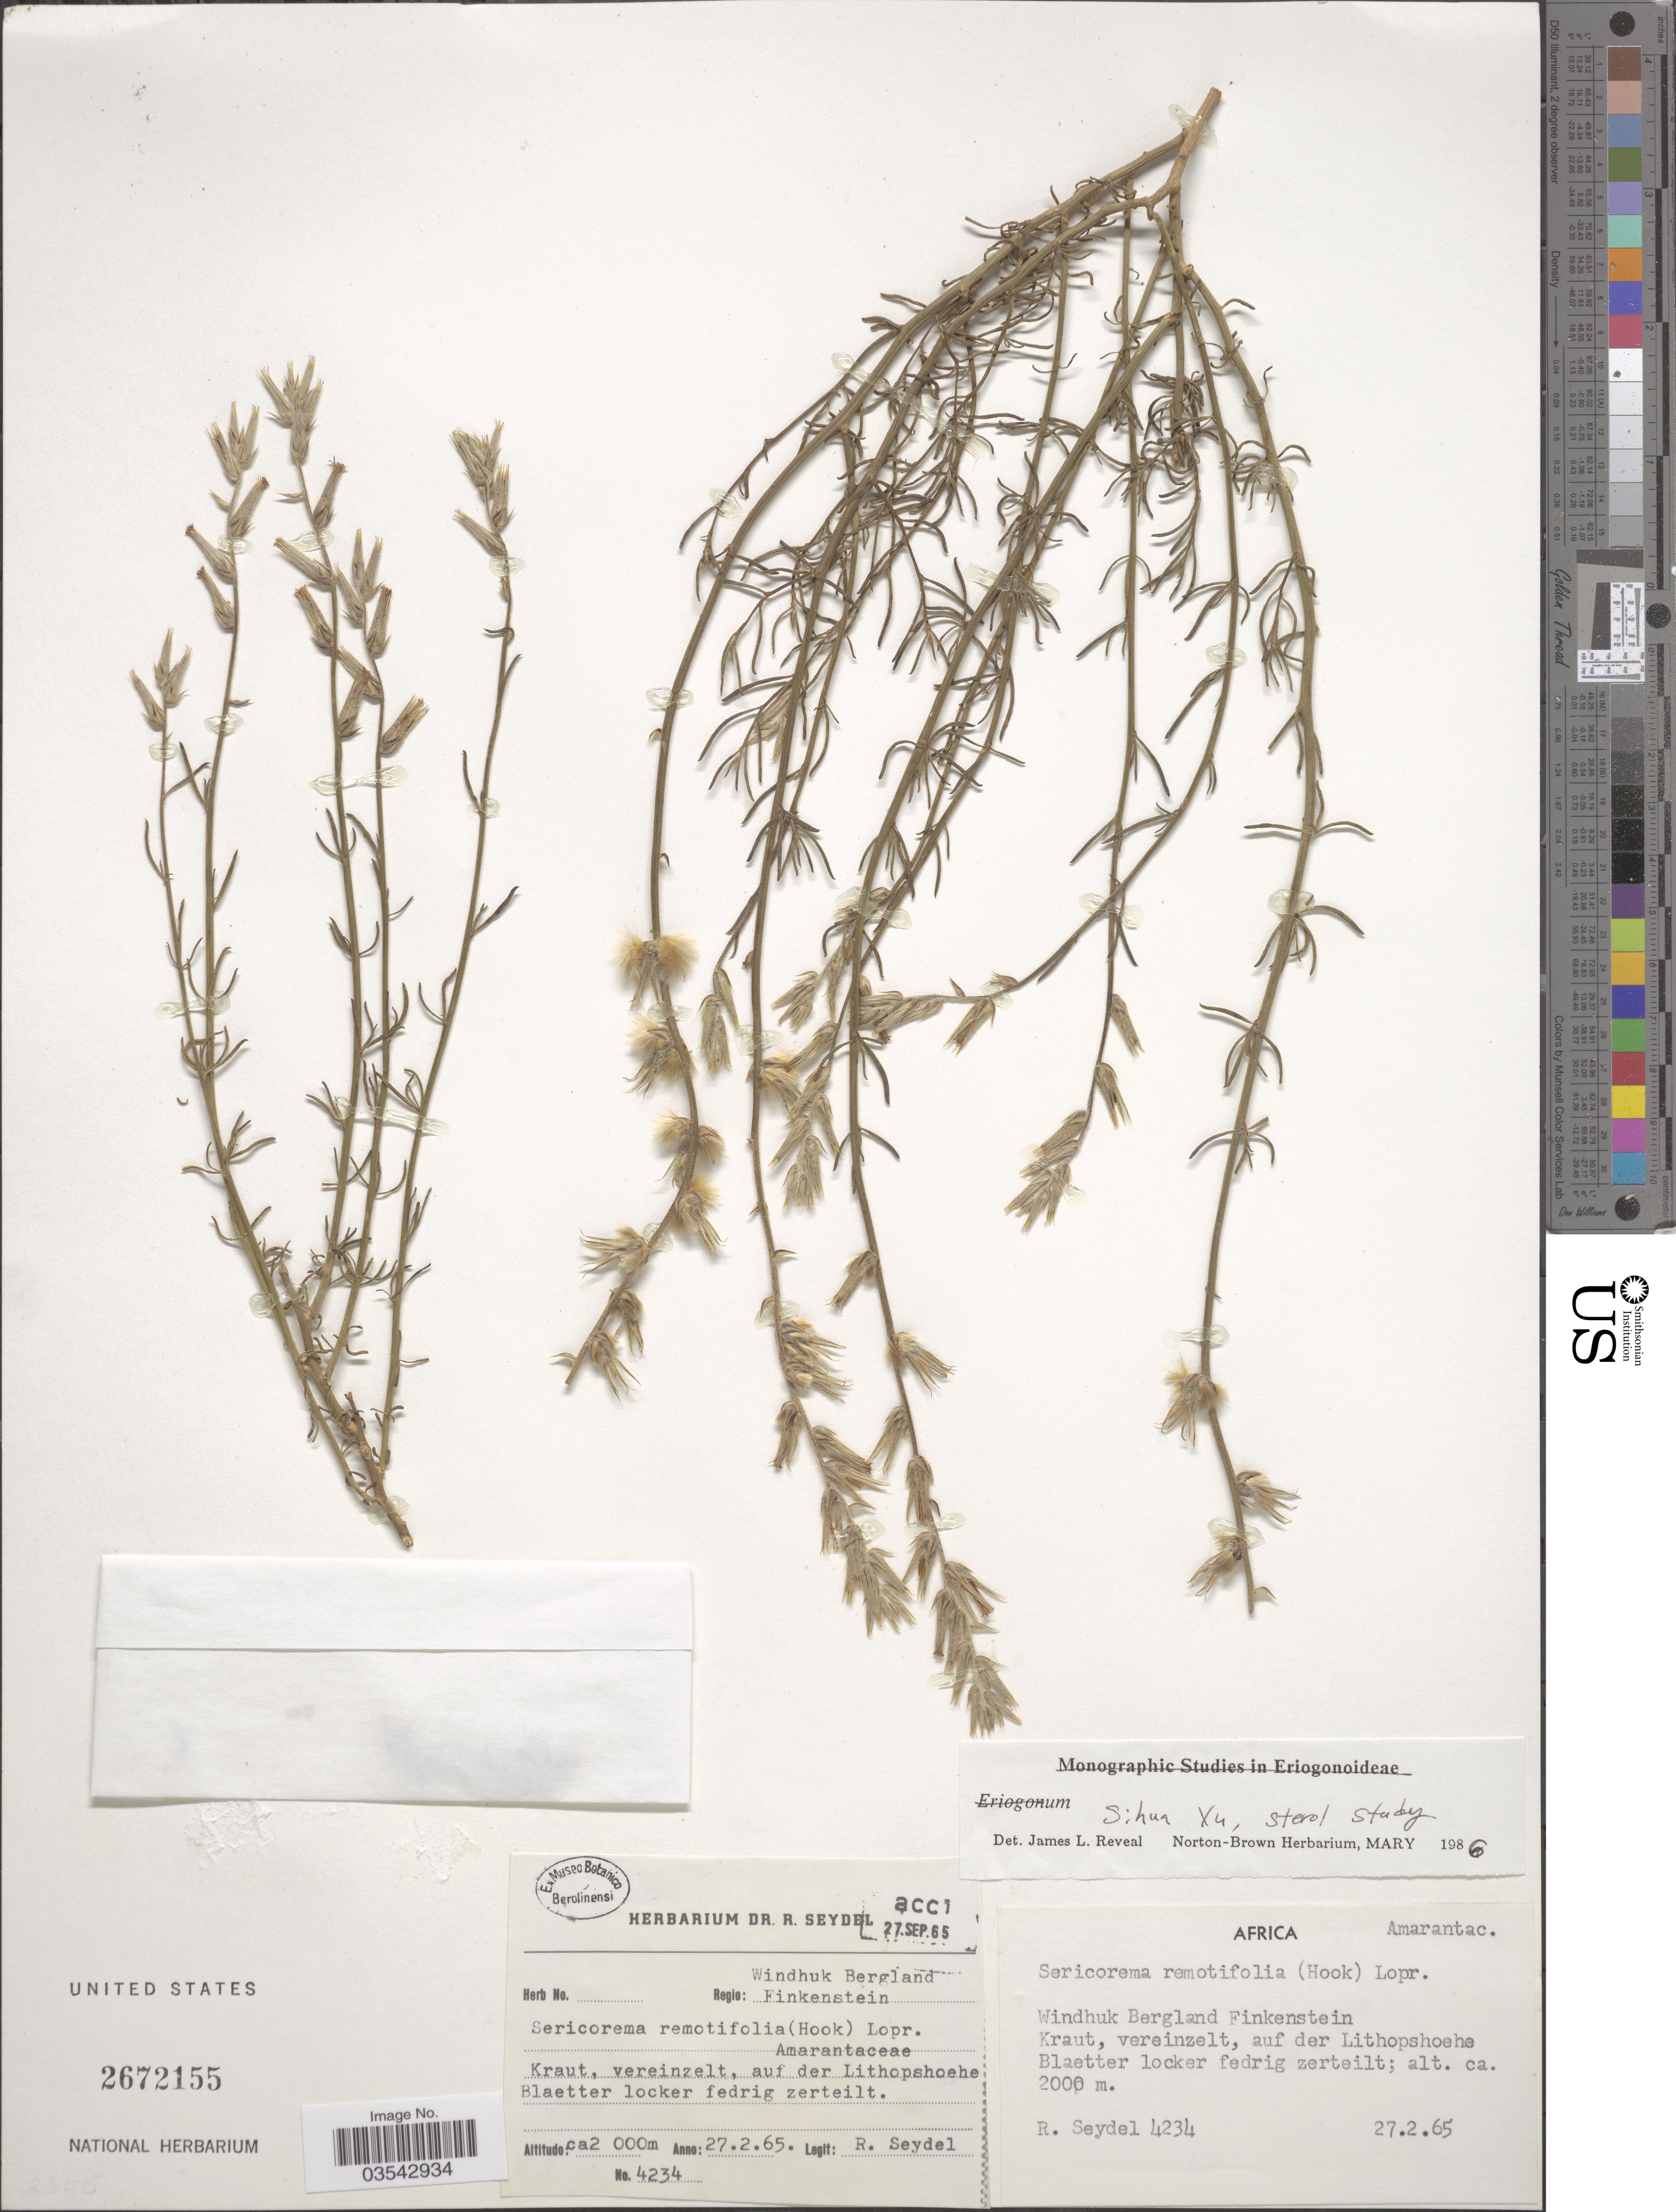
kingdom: Plantae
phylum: Tracheophyta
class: Magnoliopsida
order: Caryophyllales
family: Amaranthaceae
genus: Sericocoma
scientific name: Sericocoma remotiflora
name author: Hook. f.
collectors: R. Seydel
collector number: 4234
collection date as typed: Transcribed d/m/y: 27/2/65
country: Namibia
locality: Regio: Windhuk Bergland Finkenstein.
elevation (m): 2000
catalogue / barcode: US 2672155